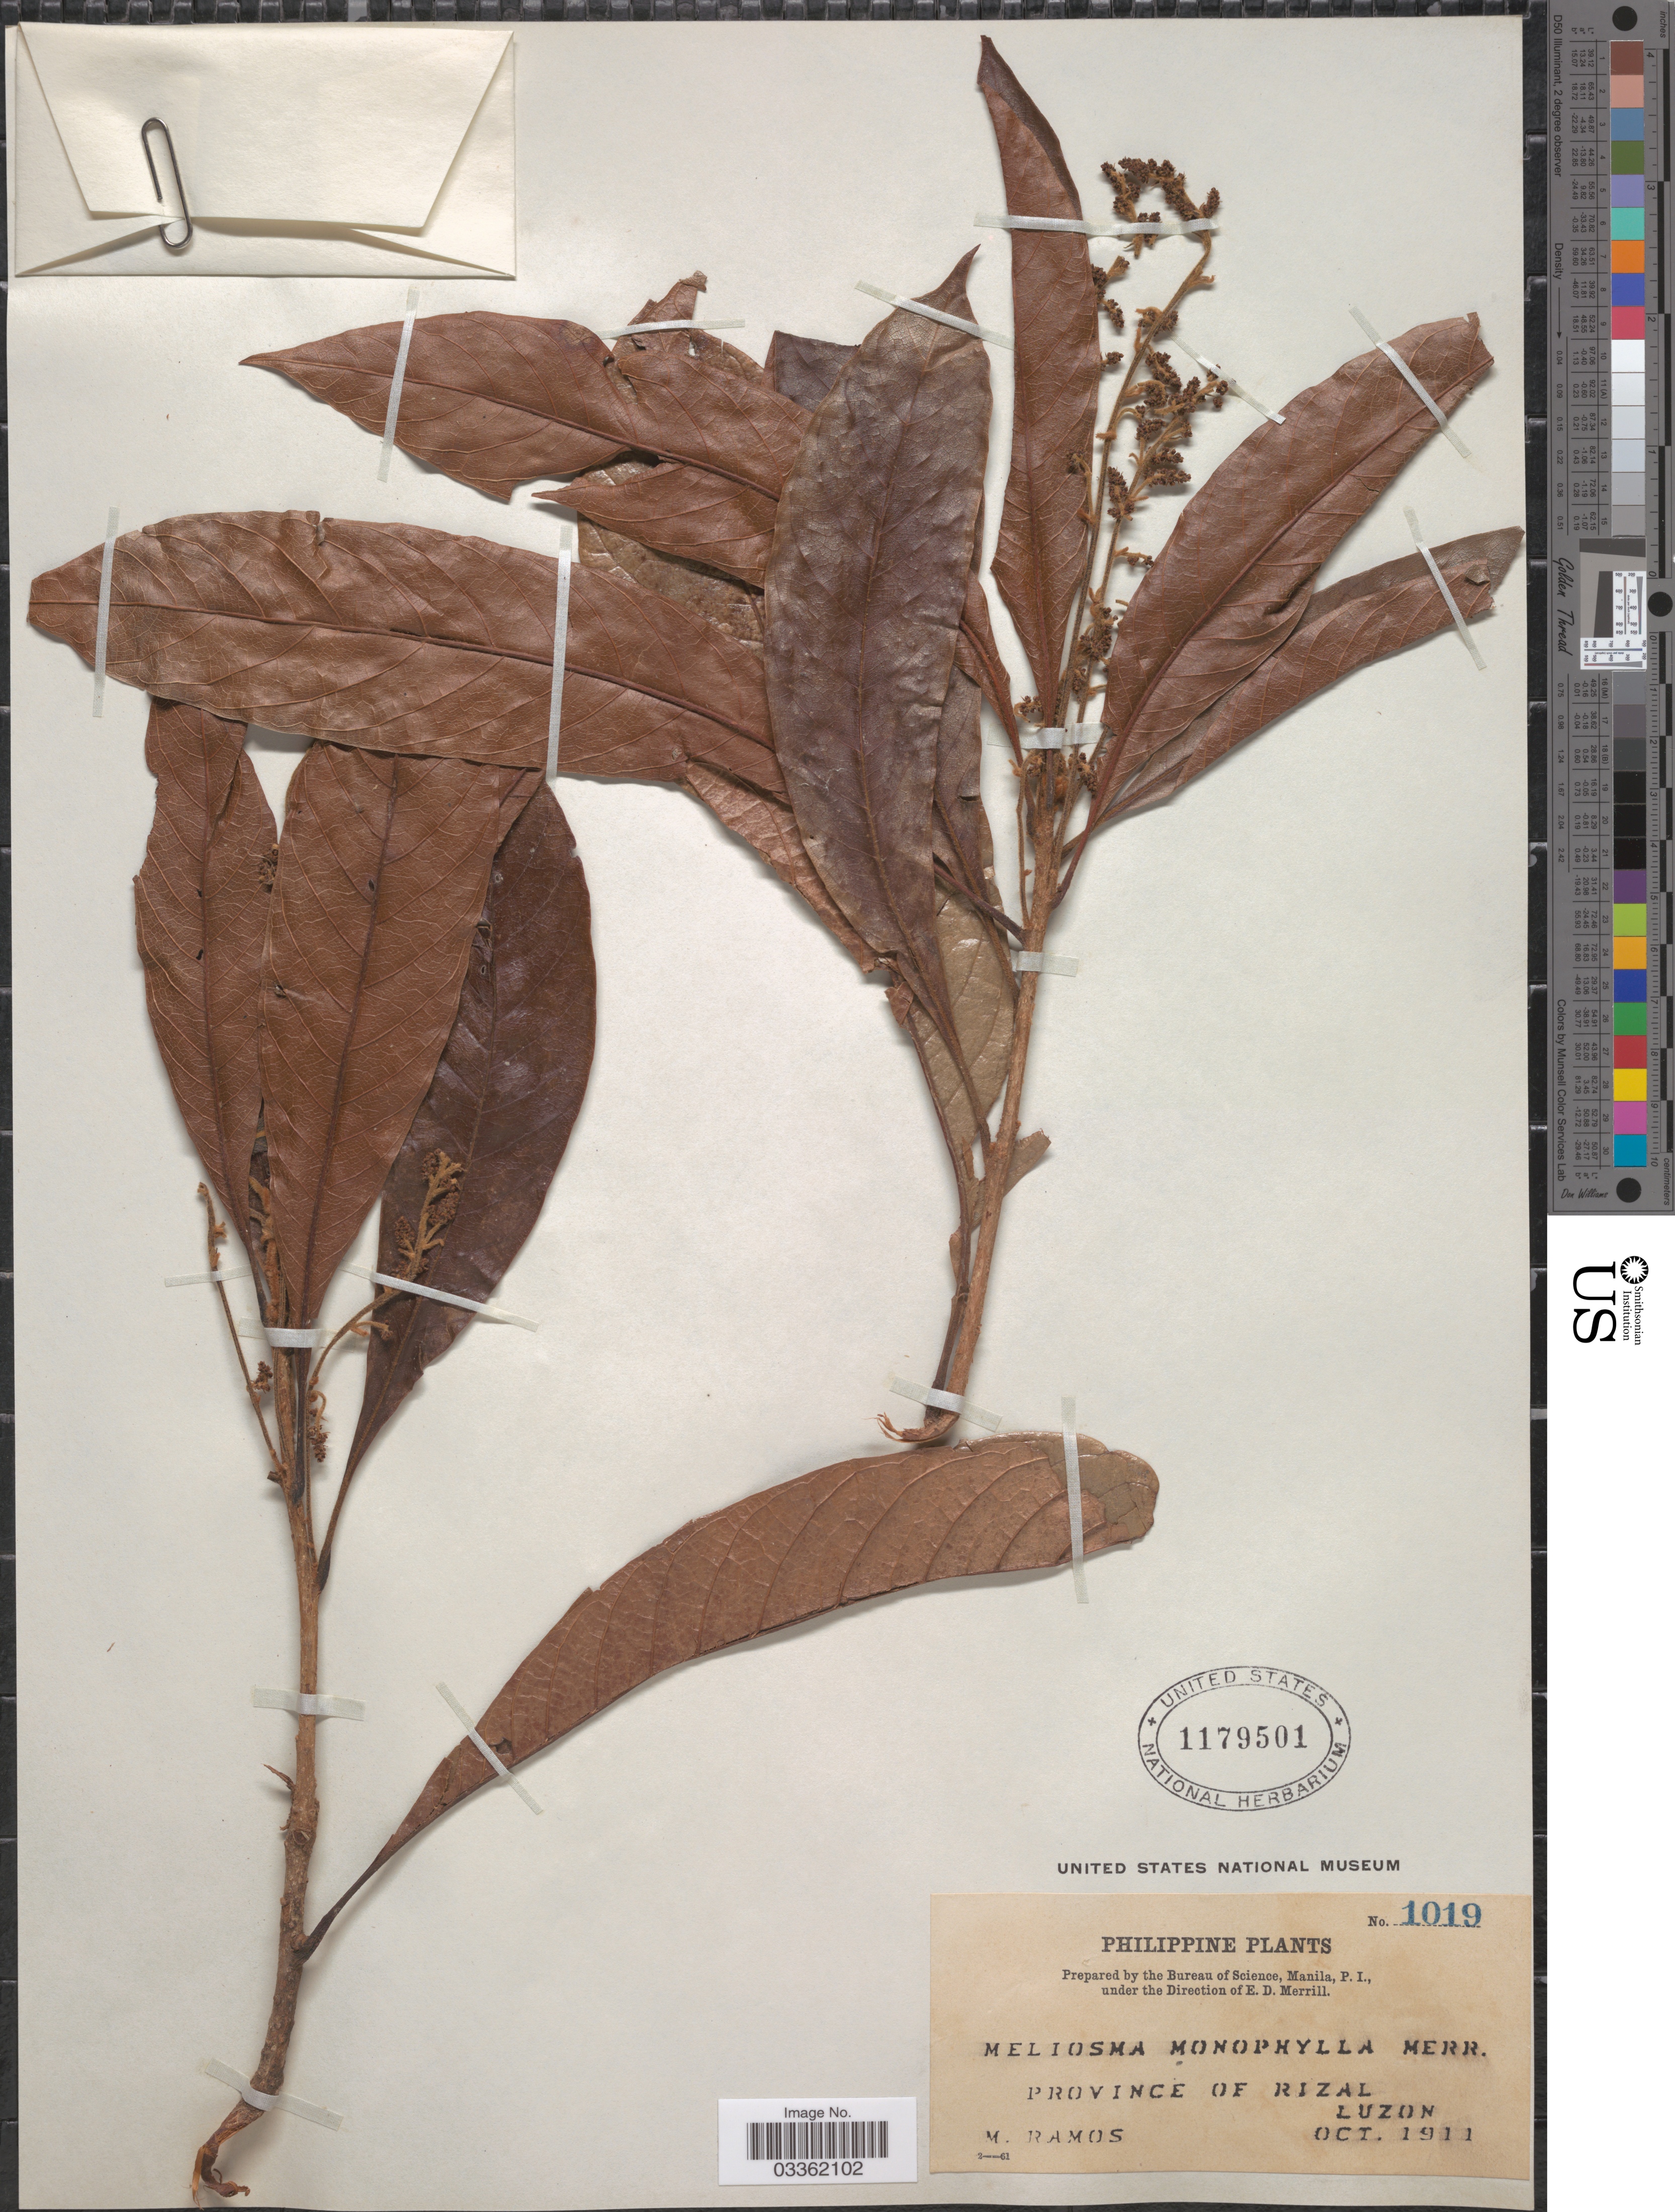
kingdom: Plantae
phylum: Tracheophyta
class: Magnoliopsida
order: Proteales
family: Sabiaceae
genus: Meliosma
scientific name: Meliosma monophylla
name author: Merr.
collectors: M. Ramos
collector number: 1019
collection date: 1911-10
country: Philippines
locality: Province of Rizal. Luzon.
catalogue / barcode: US 1179501